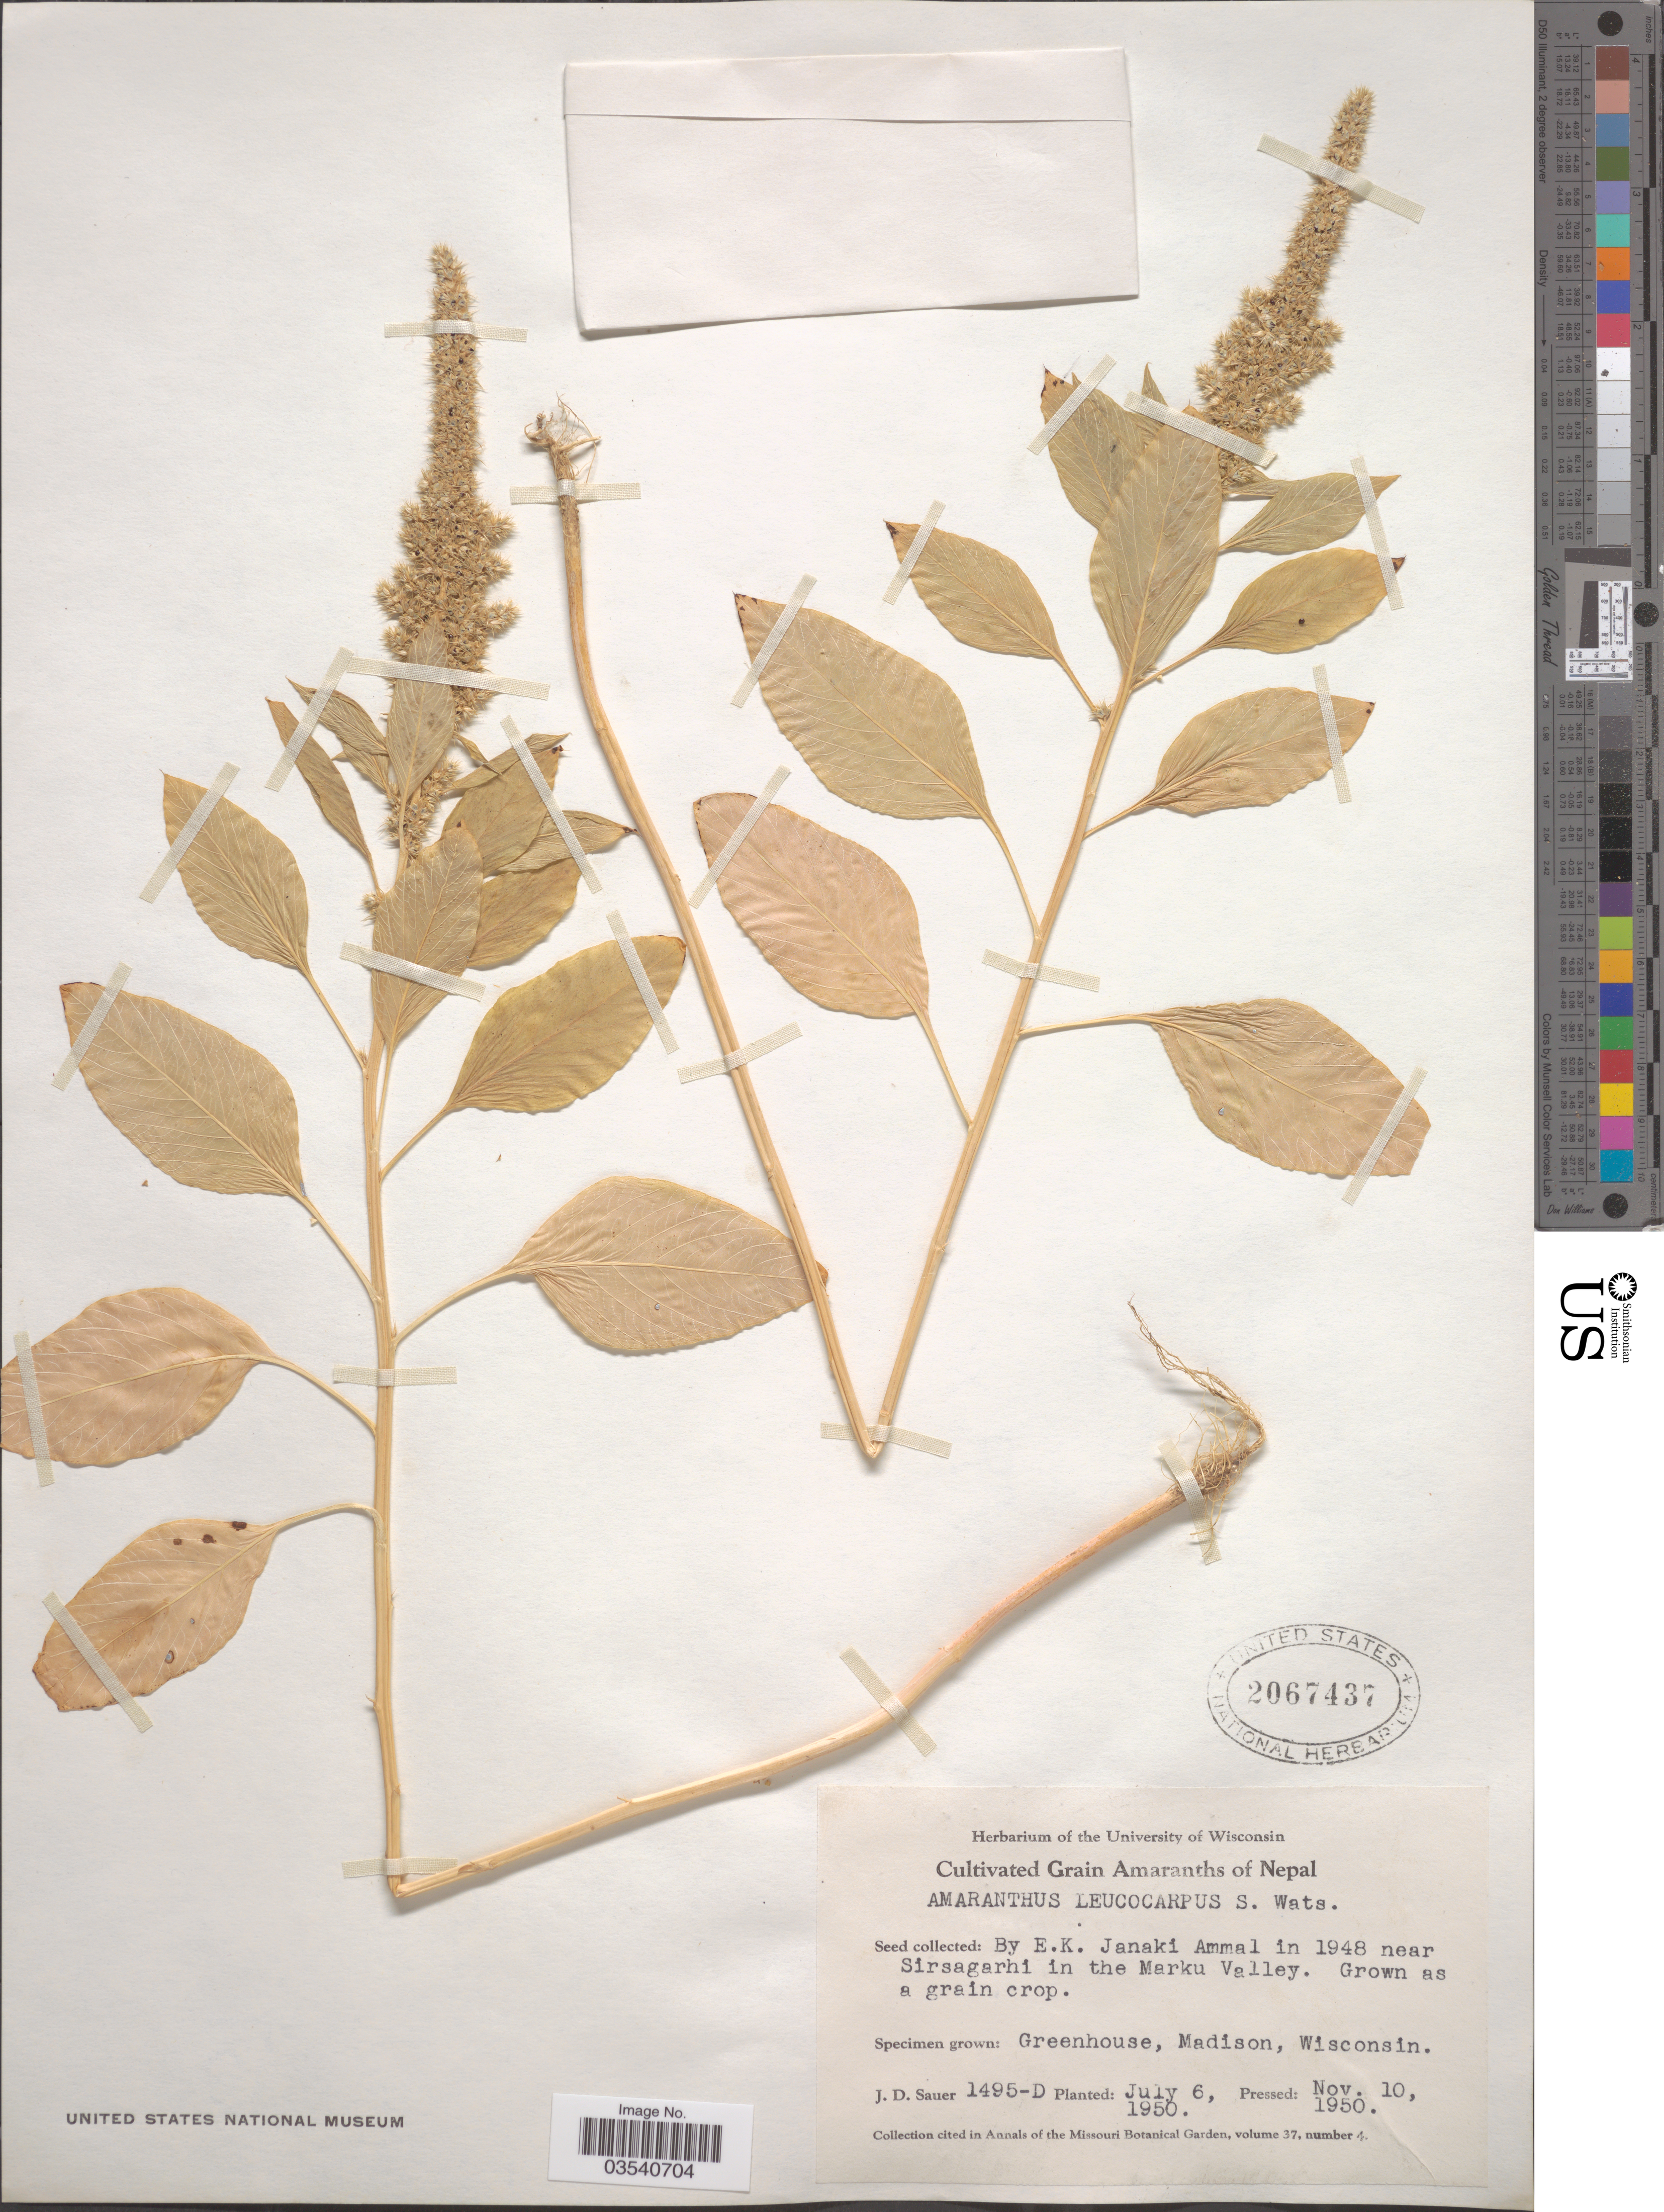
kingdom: Plantae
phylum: Tracheophyta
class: Magnoliopsida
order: Caryophyllales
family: Amaranthaceae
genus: Amaranthus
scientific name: Amaranthus leucocarpus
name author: S. Watson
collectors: J. D. Sauer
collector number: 1495-D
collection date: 1950-07-06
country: United States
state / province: Wisconsin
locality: Greenhouse, Madison.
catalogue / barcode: US 2067437